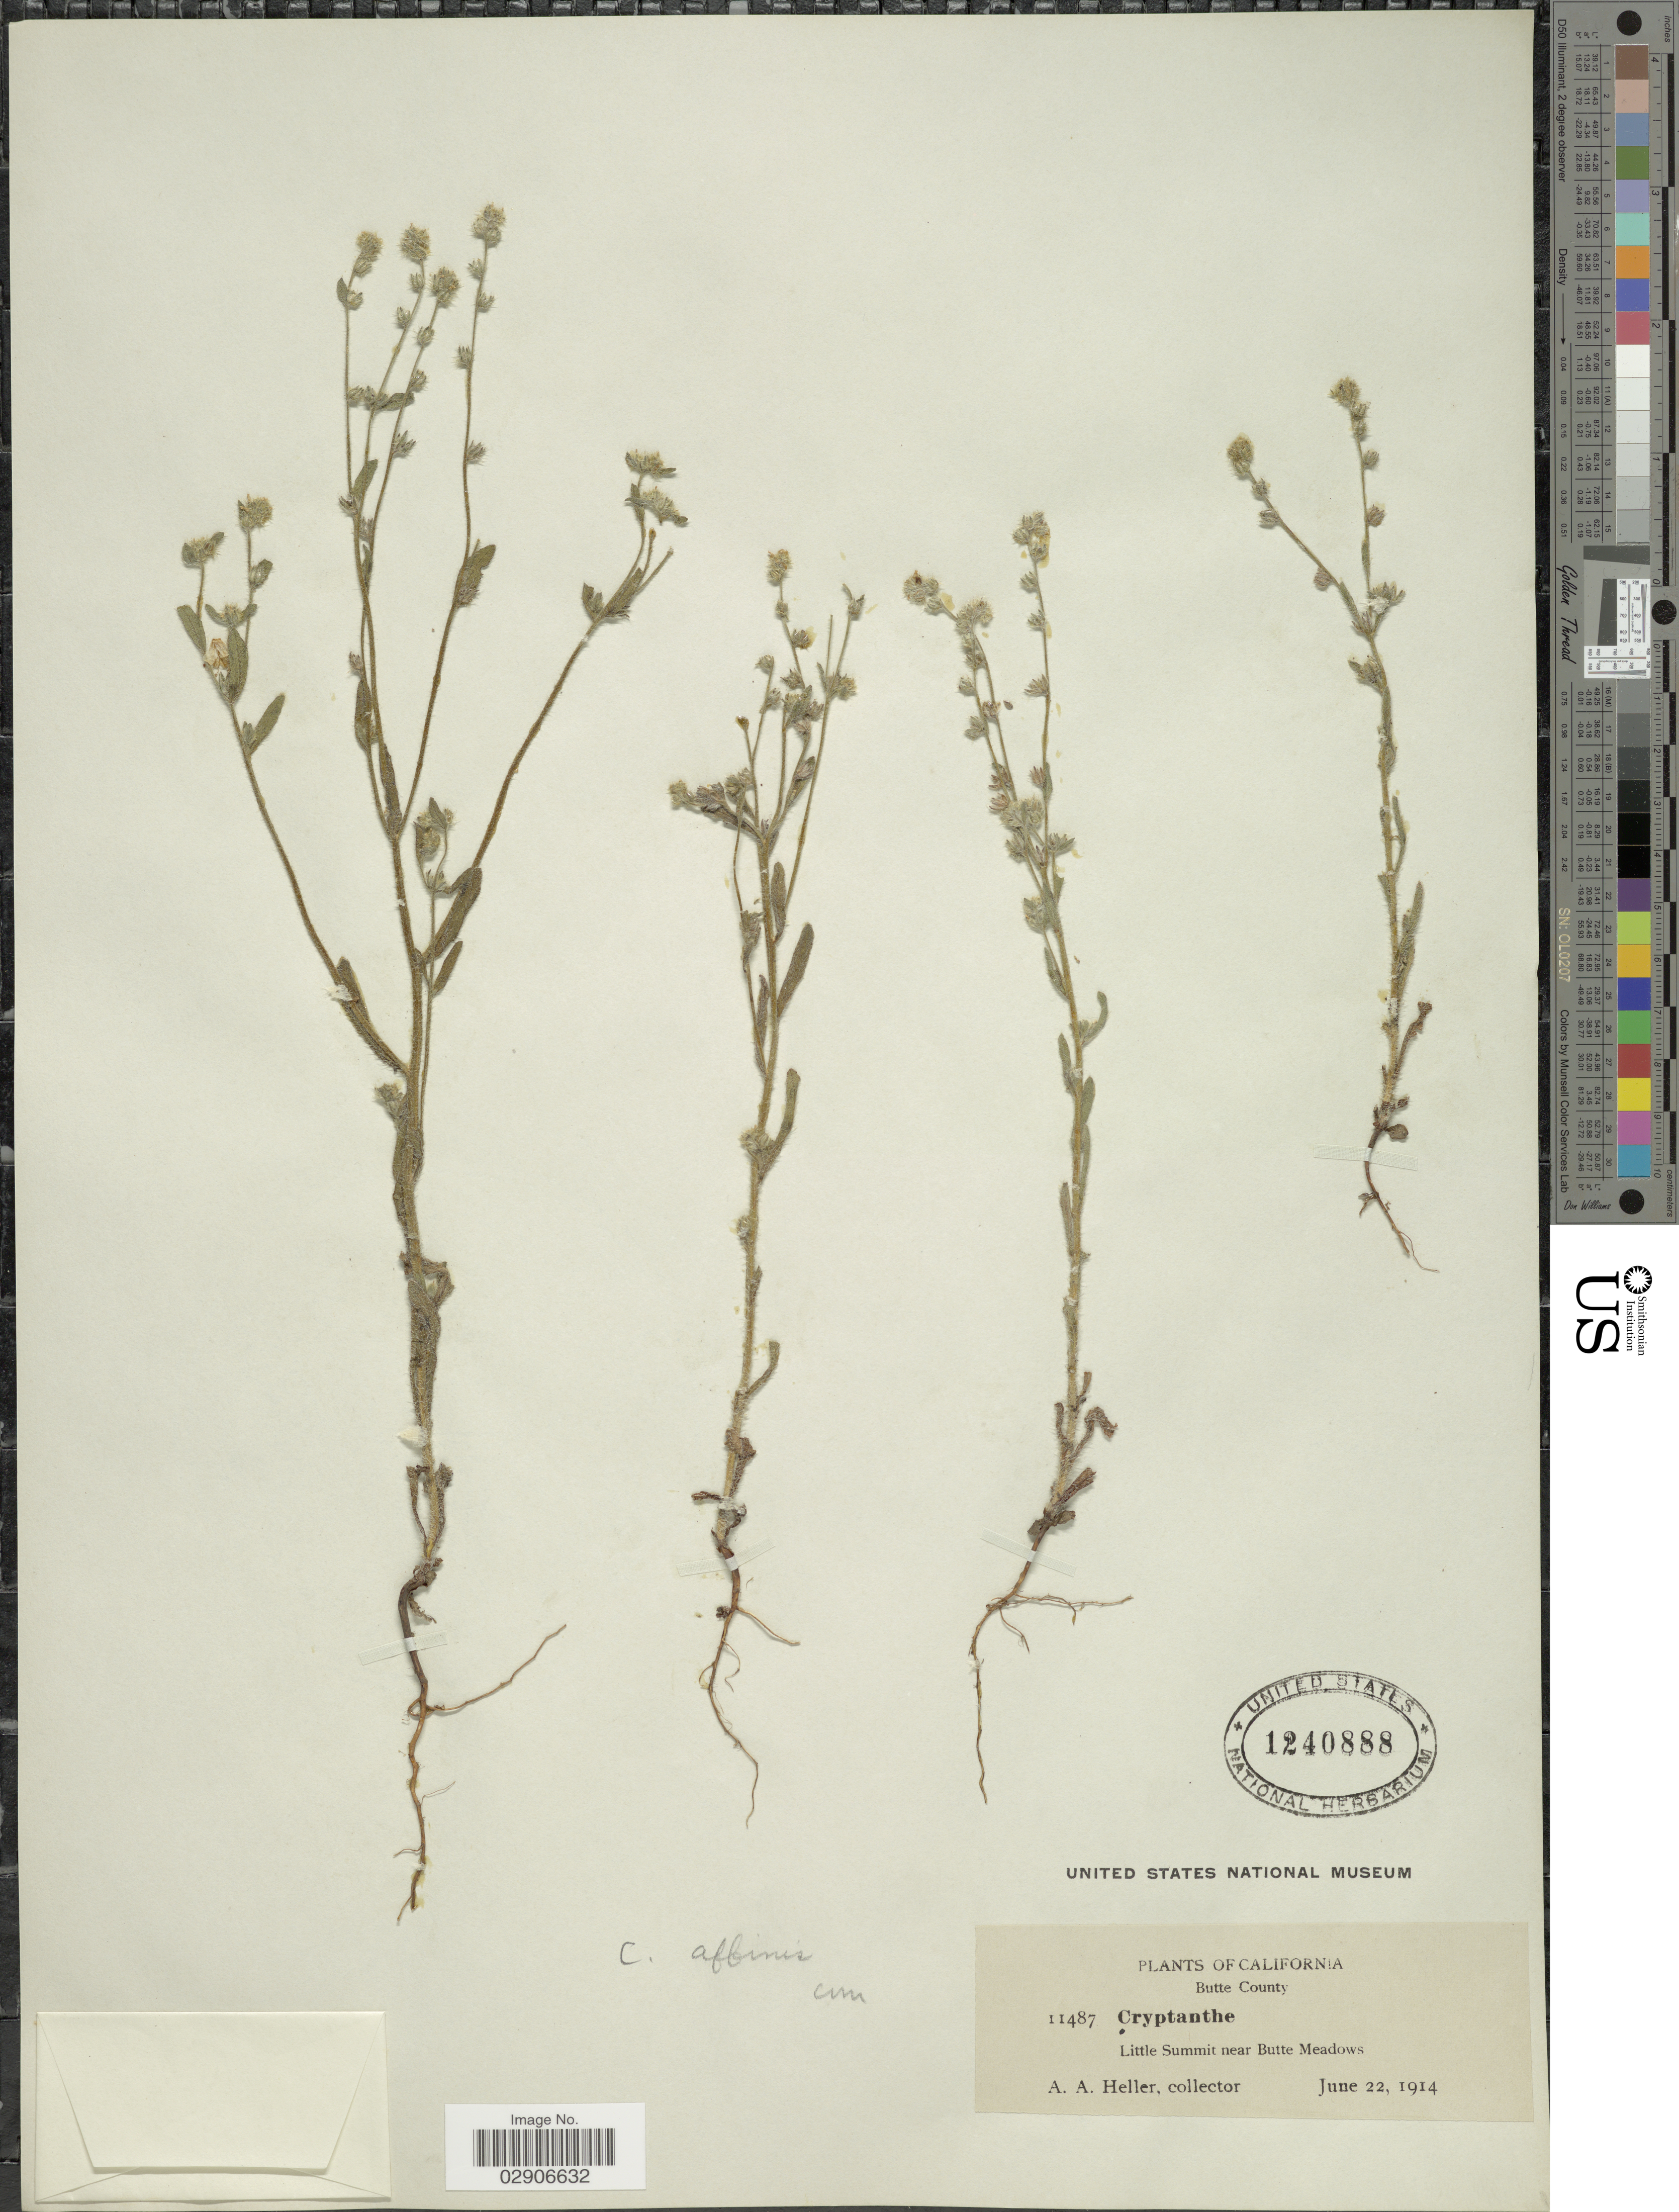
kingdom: Plantae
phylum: Tracheophyta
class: Magnoliopsida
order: Boraginales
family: Boraginaceae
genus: Cryptantha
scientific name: Cryptantha affinis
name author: (A. Gray) Greene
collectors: A. A. Heller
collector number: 11487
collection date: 1914-06-22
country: United States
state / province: California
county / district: Butte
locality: Little Summit near Butte Meadows, California, Butte County.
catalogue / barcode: US 1240888